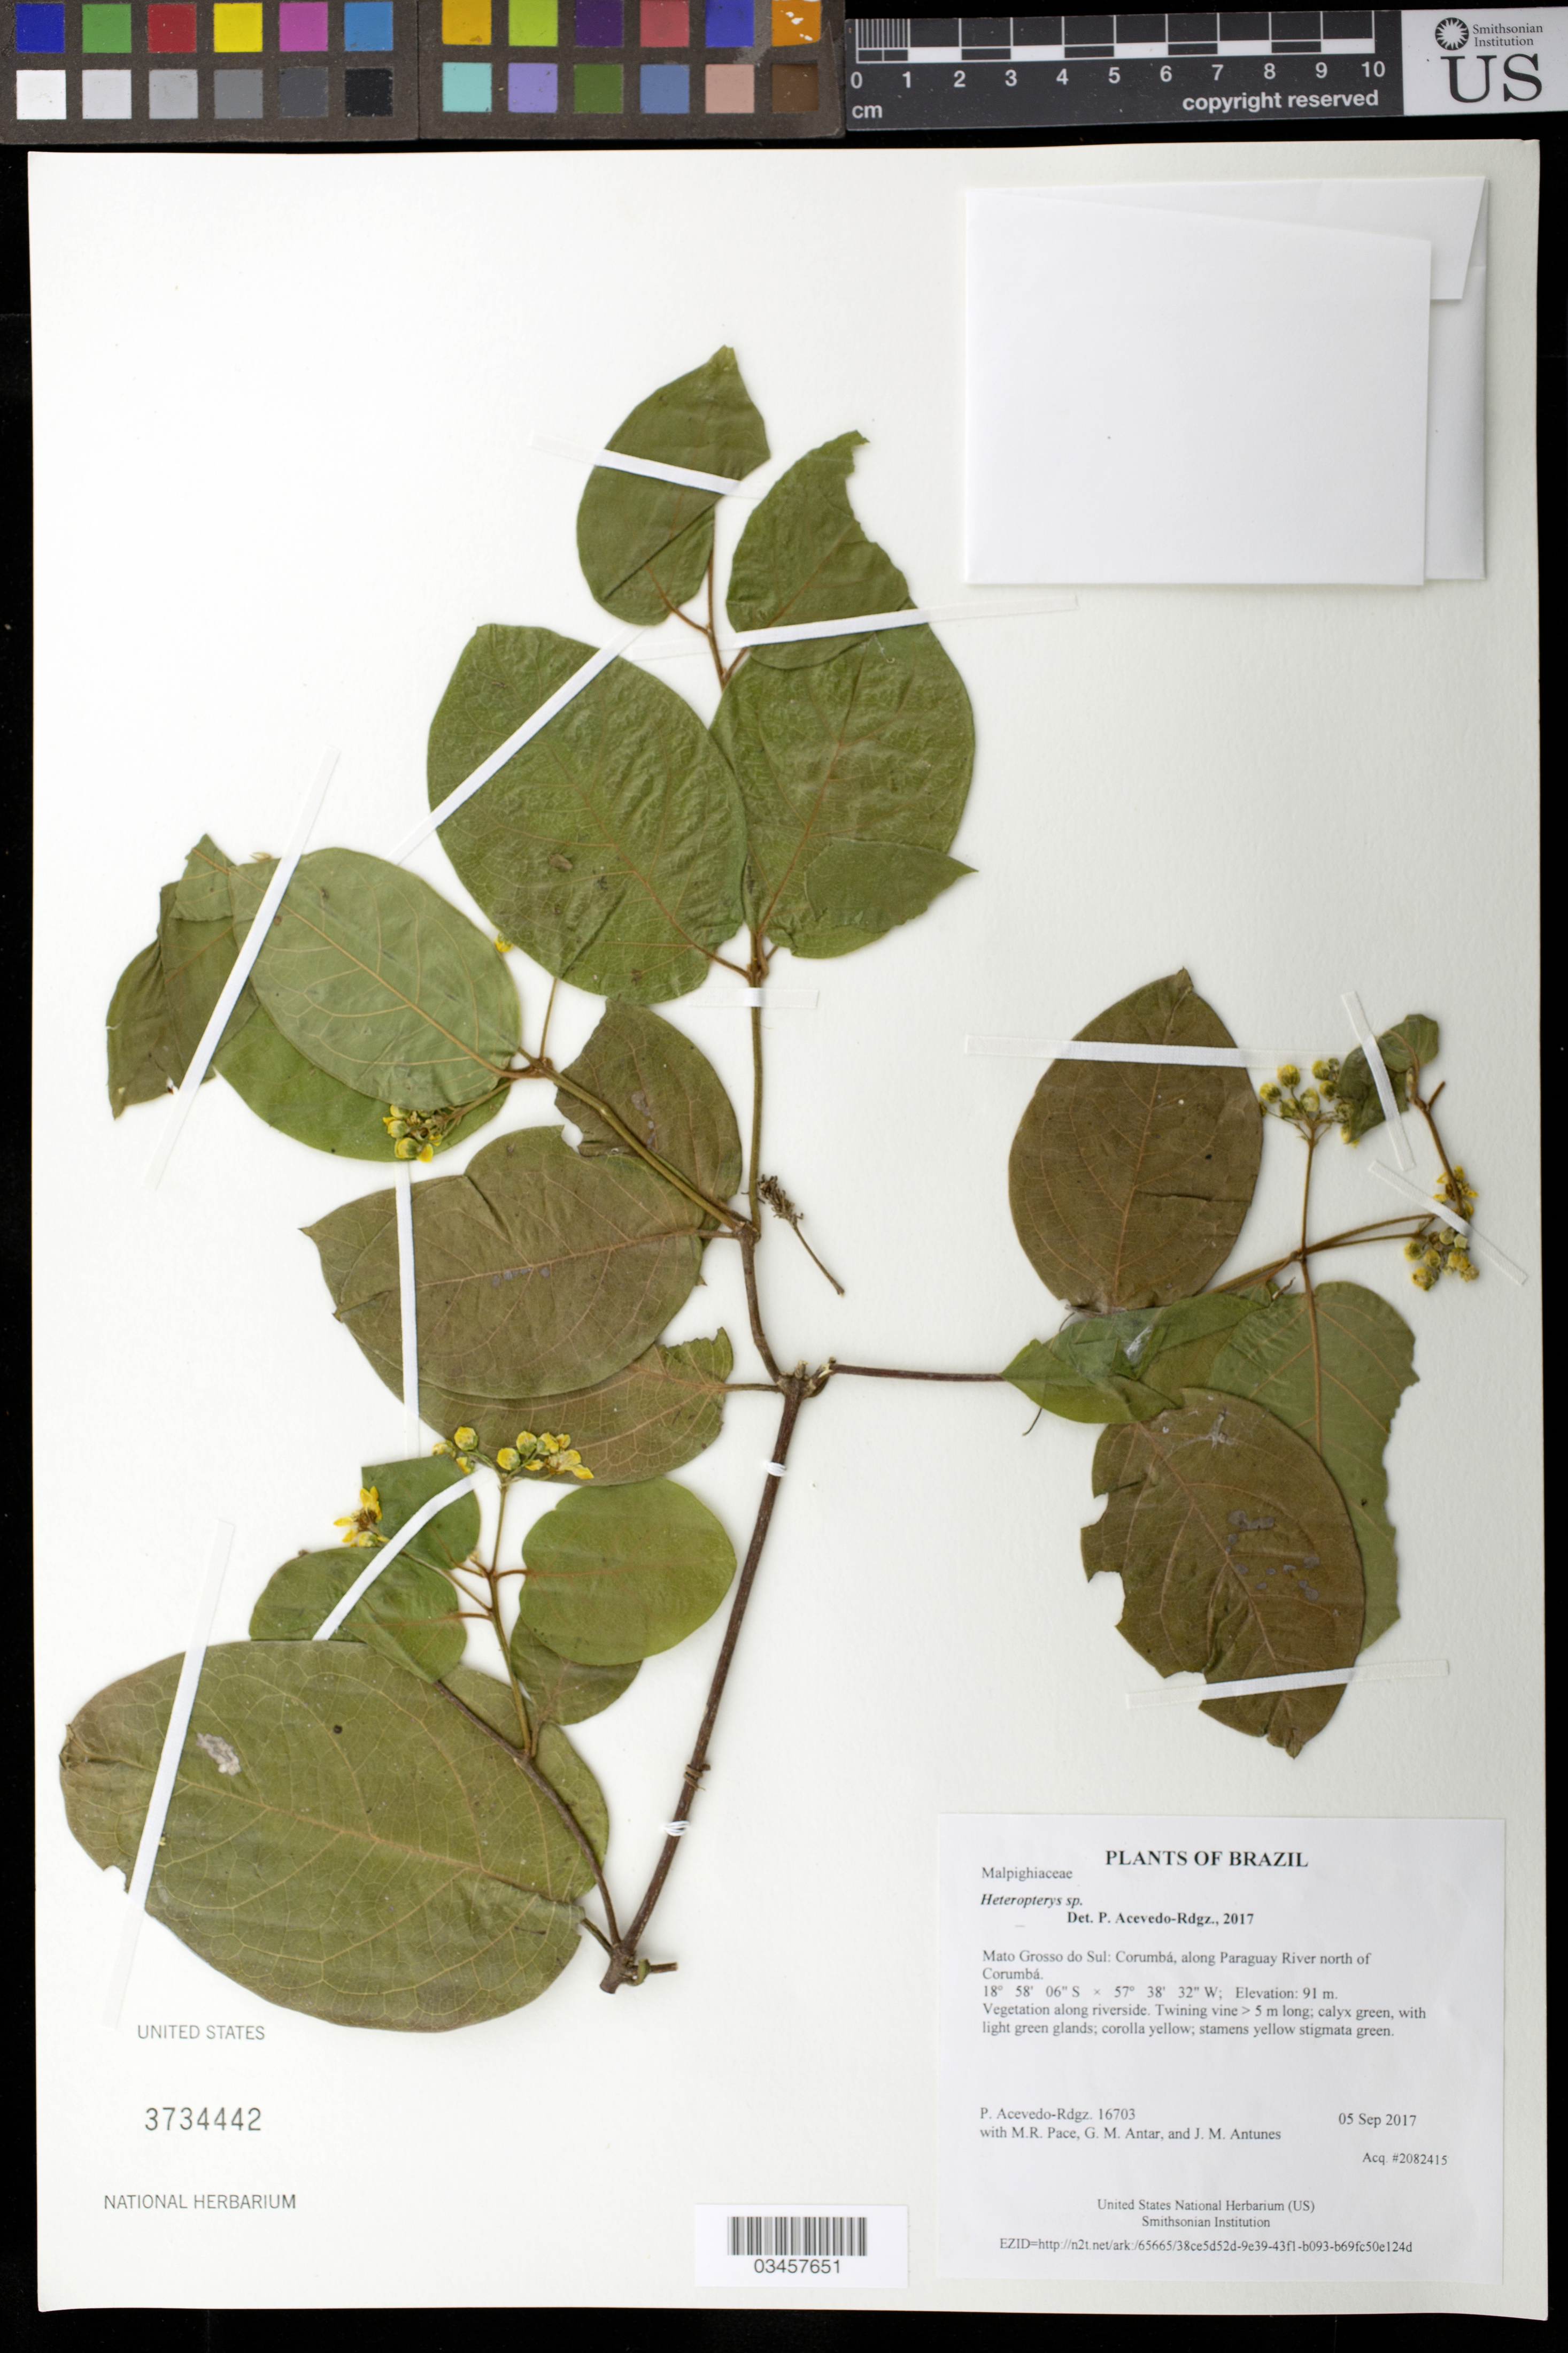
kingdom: Plantae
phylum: Tracheophyta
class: Magnoliopsida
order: Malpighiales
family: Malpighiaceae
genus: Heteropterys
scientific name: Heteropterys sp.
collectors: P. Acevedo-Rodr., M. R. Pace, G. M. Antar & J. M. Antunes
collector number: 16703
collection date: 2017-09-05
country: Brazil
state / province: Mato Grosso do Sul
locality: Corumbá, along Paraguay River north of Corumbá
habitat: Vegetation along riverside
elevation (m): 91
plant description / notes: US, MICH, CEPEC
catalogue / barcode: US 3734442